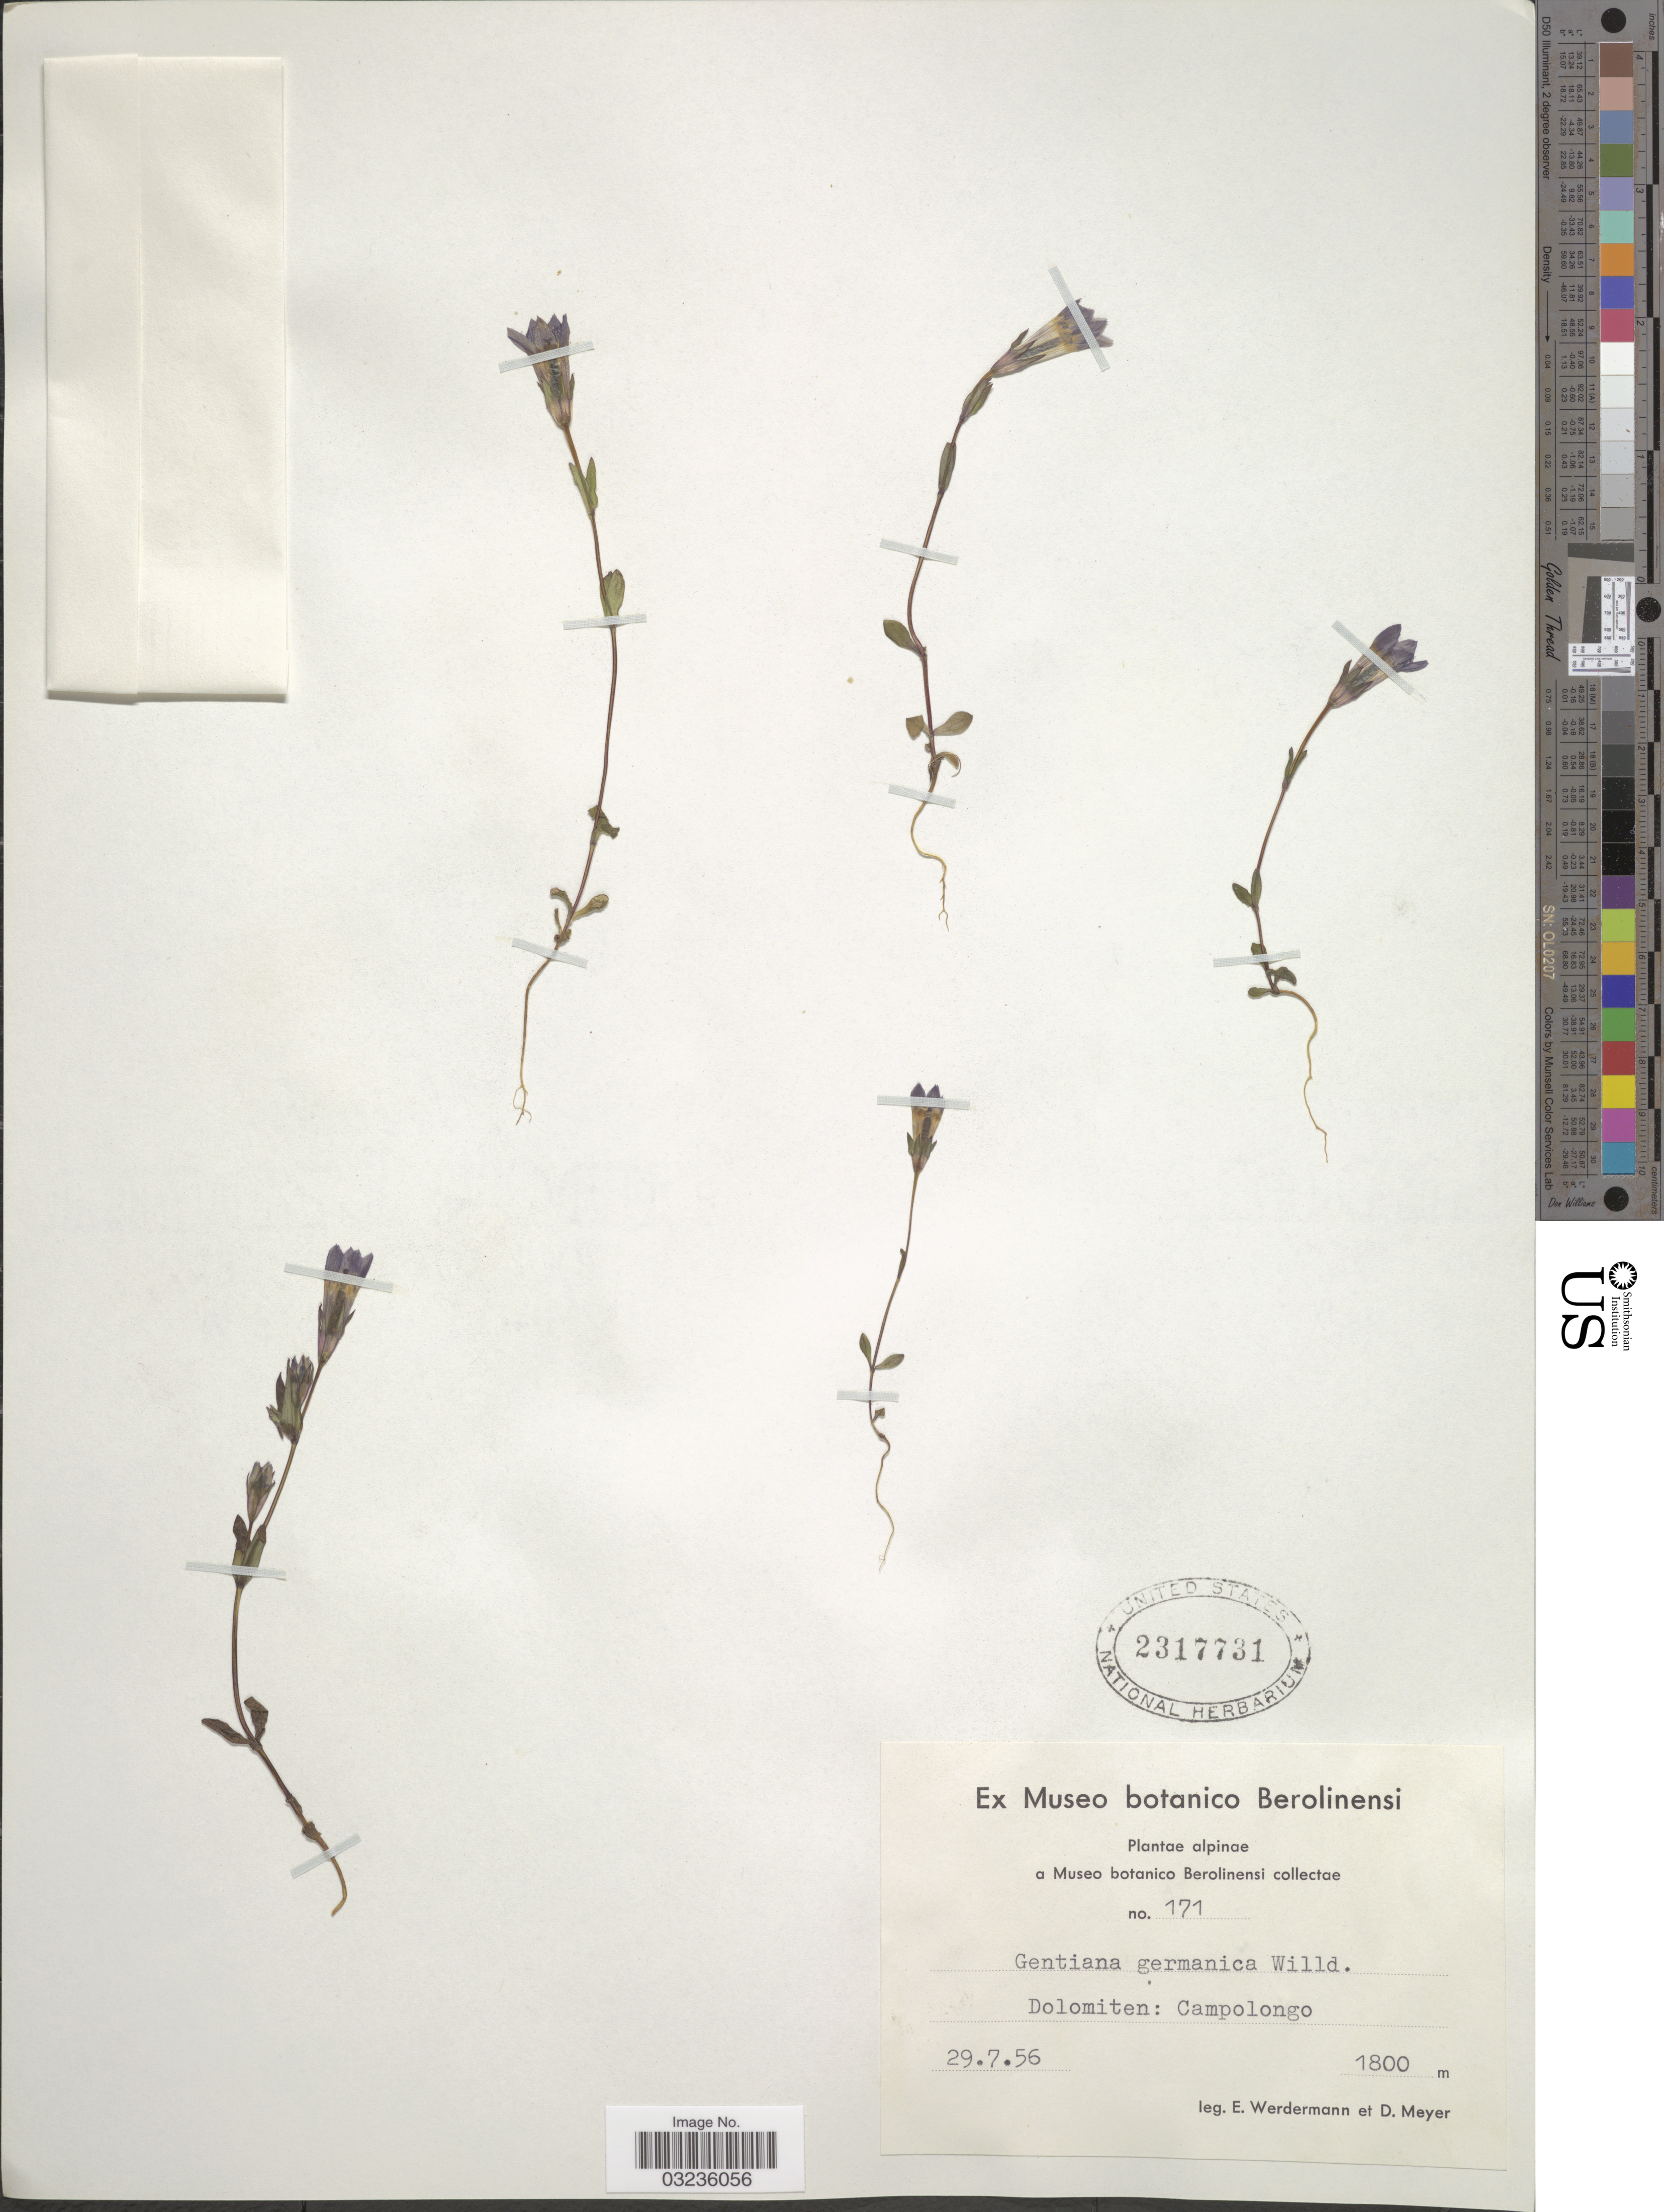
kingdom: Plantae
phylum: Tracheophyta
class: Magnoliopsida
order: Gentianales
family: Gentianaceae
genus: Gentiana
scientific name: Gentiana germanica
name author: Willd.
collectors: E. Werdermann & D. Meyer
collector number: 171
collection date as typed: Transcribed d/m/y: 29/7/56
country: Italy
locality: Dolomiten: Campolongo.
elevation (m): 1800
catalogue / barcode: US 2317731